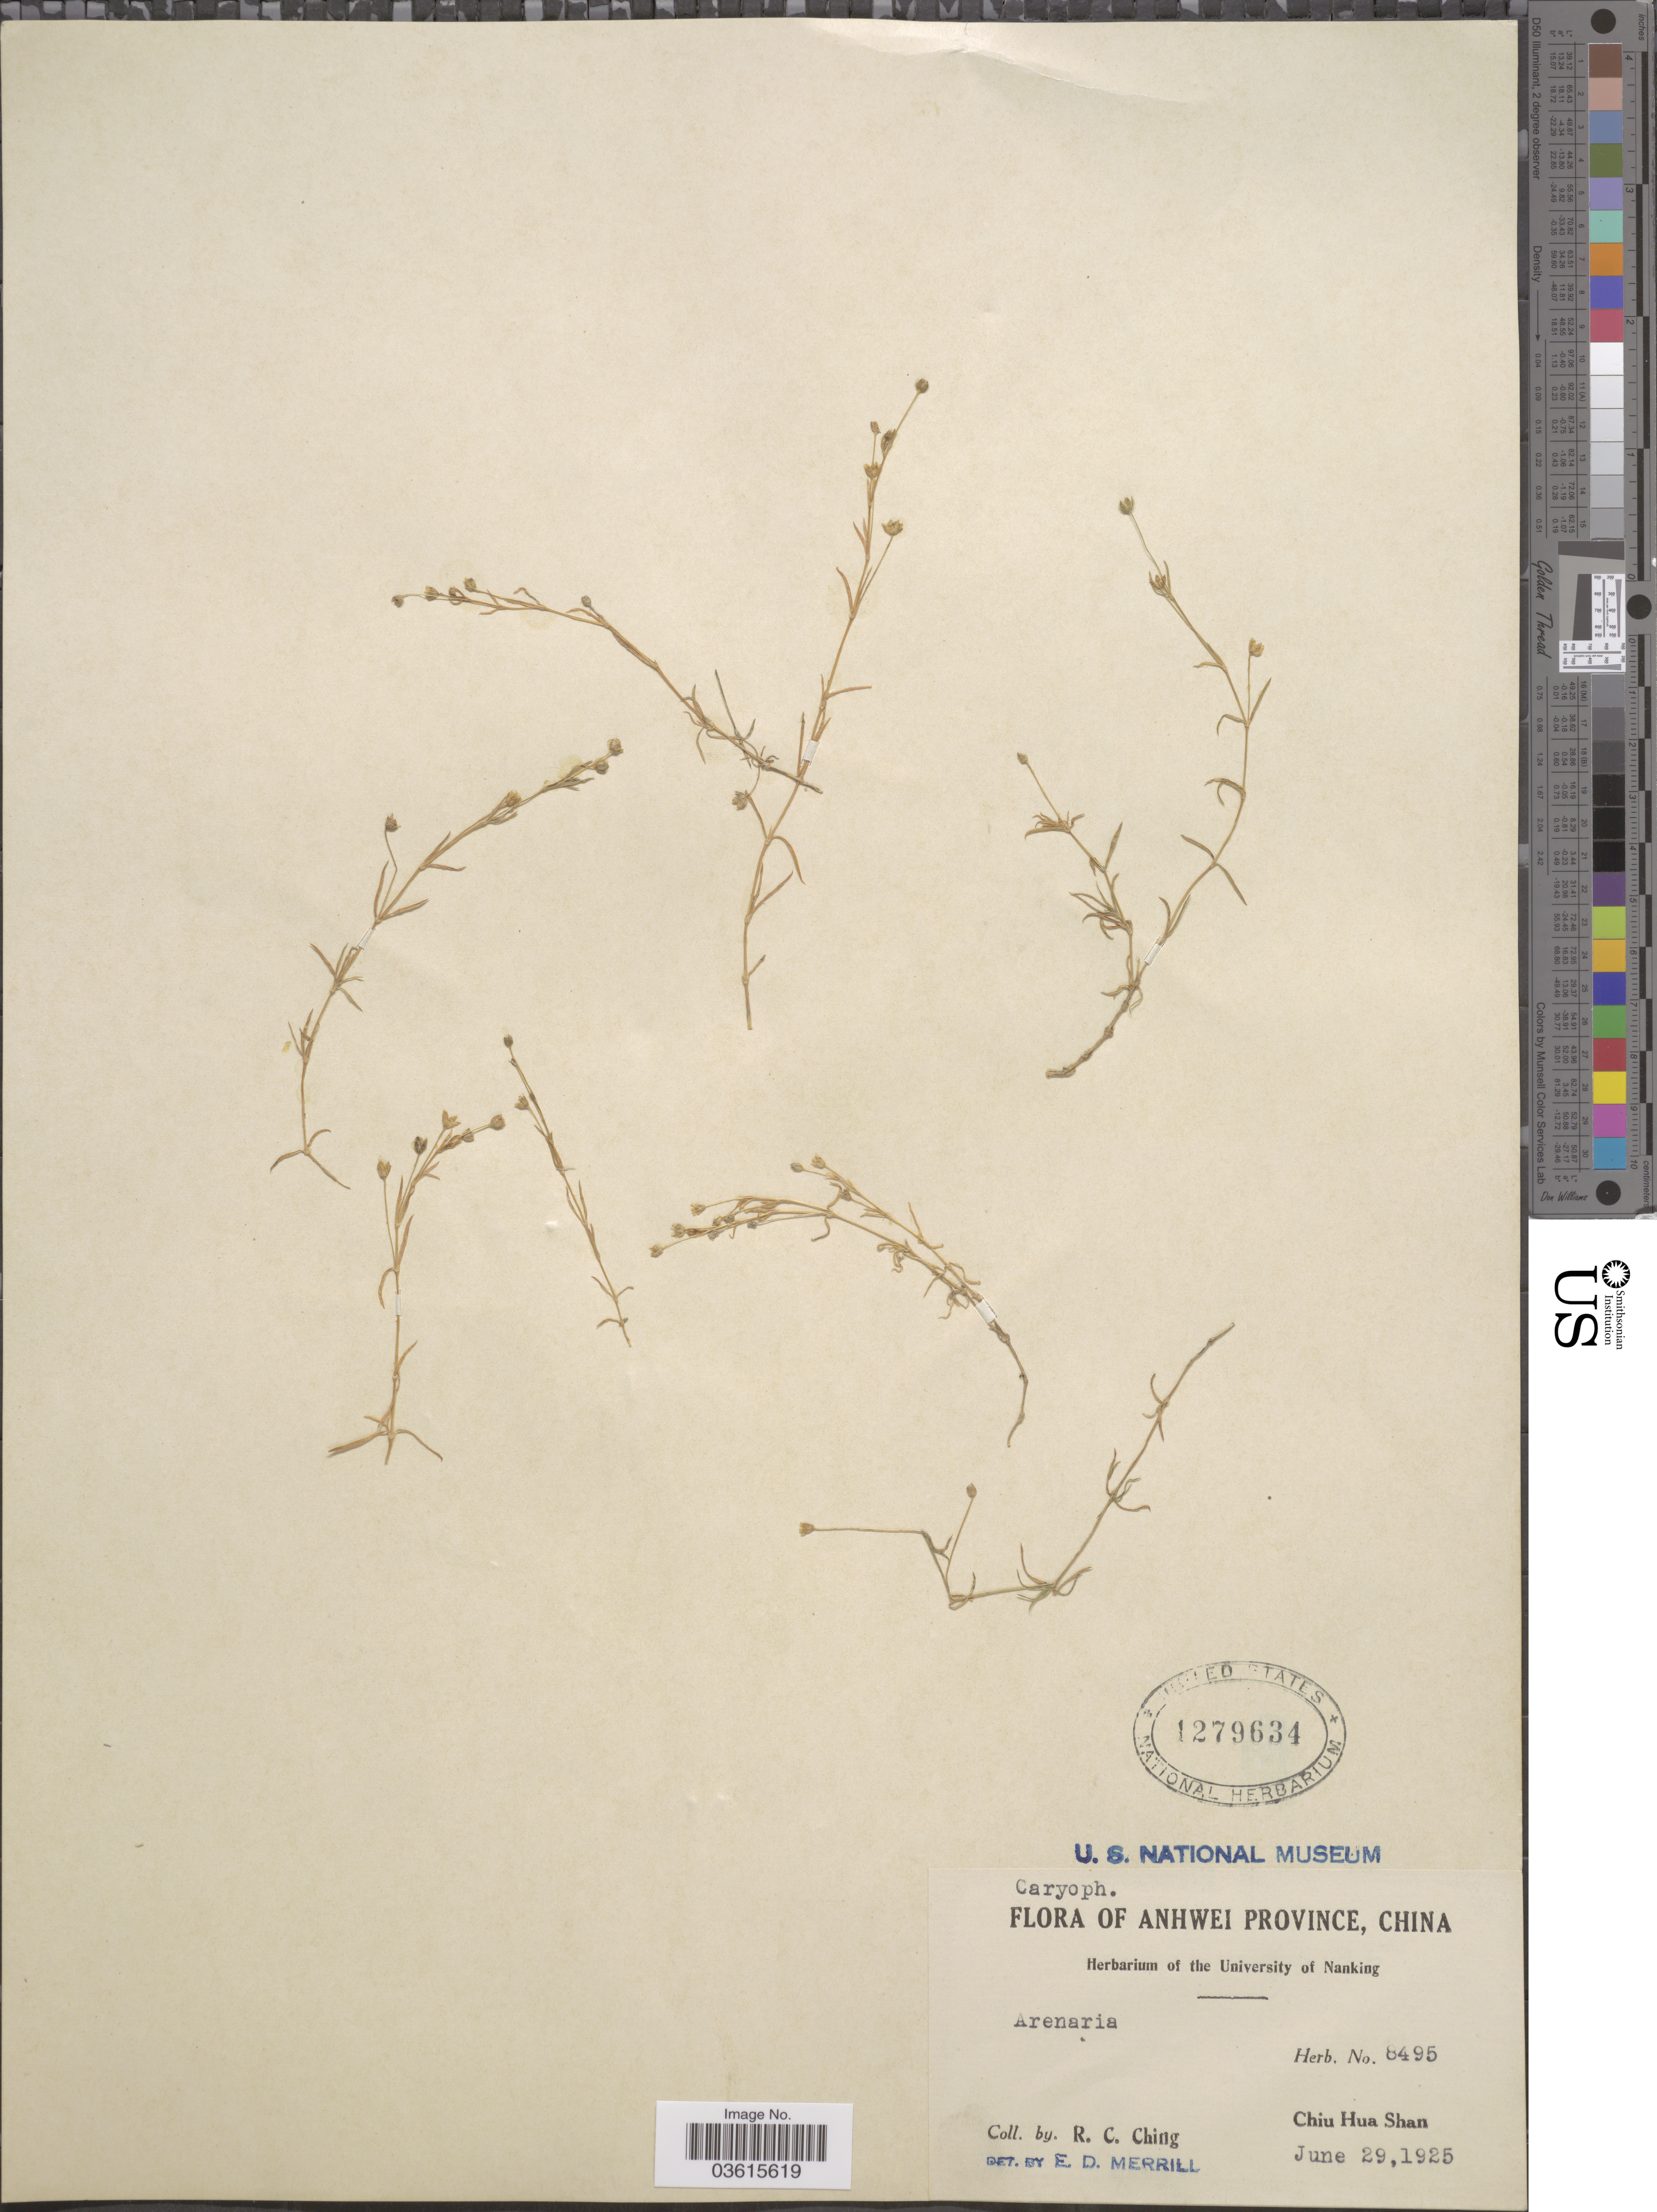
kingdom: Plantae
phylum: Tracheophyta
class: Magnoliopsida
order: Caryophyllales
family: Caryophyllaceae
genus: Arenaria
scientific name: Arenaria sp.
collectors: R. C. Ching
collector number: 8495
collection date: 1925-06-29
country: China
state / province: Anhui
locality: Anhwei Province. Chiu Hua Shan.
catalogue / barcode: US 1279634